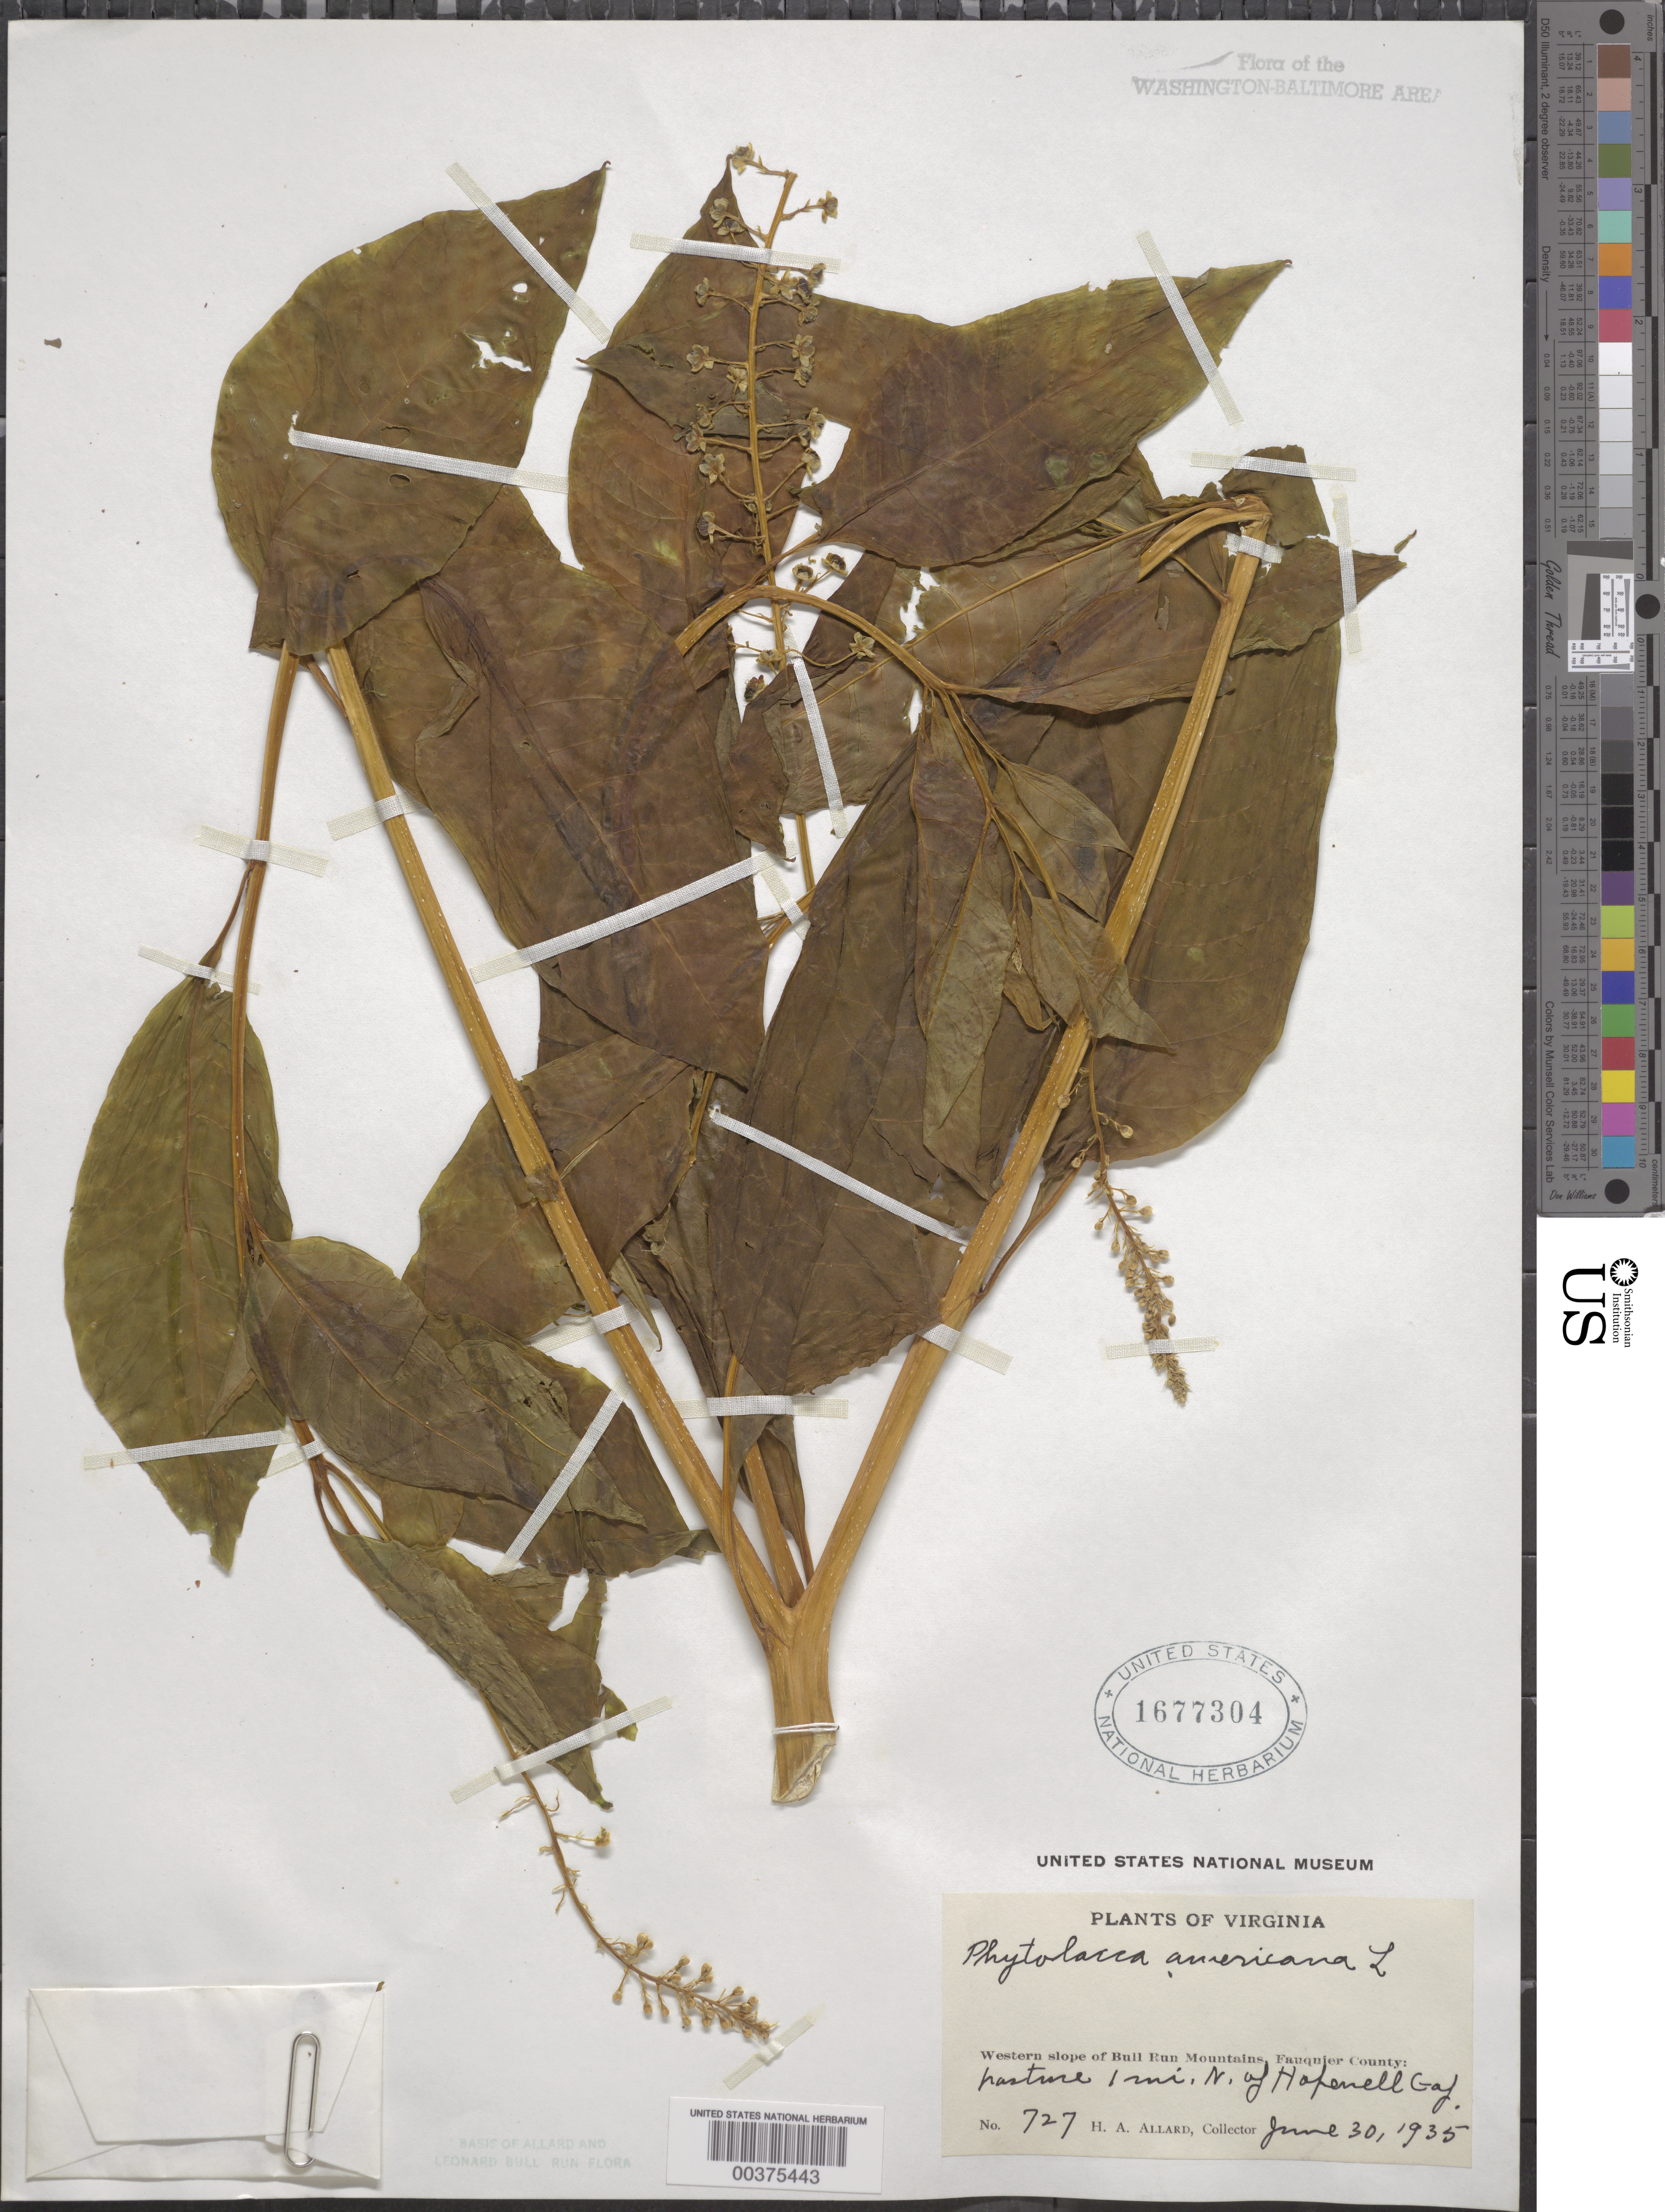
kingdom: Plantae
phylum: Tracheophyta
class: Magnoliopsida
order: Caryophyllales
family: Phytolaccaceae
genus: Phytolacca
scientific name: Phytolacca americana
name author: L.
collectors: H. A. Allard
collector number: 727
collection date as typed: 30 Jun 1935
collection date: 1935-06-30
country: United States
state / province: Virginia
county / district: Fauquier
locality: North of Hopewell Gap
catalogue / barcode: US 1677304